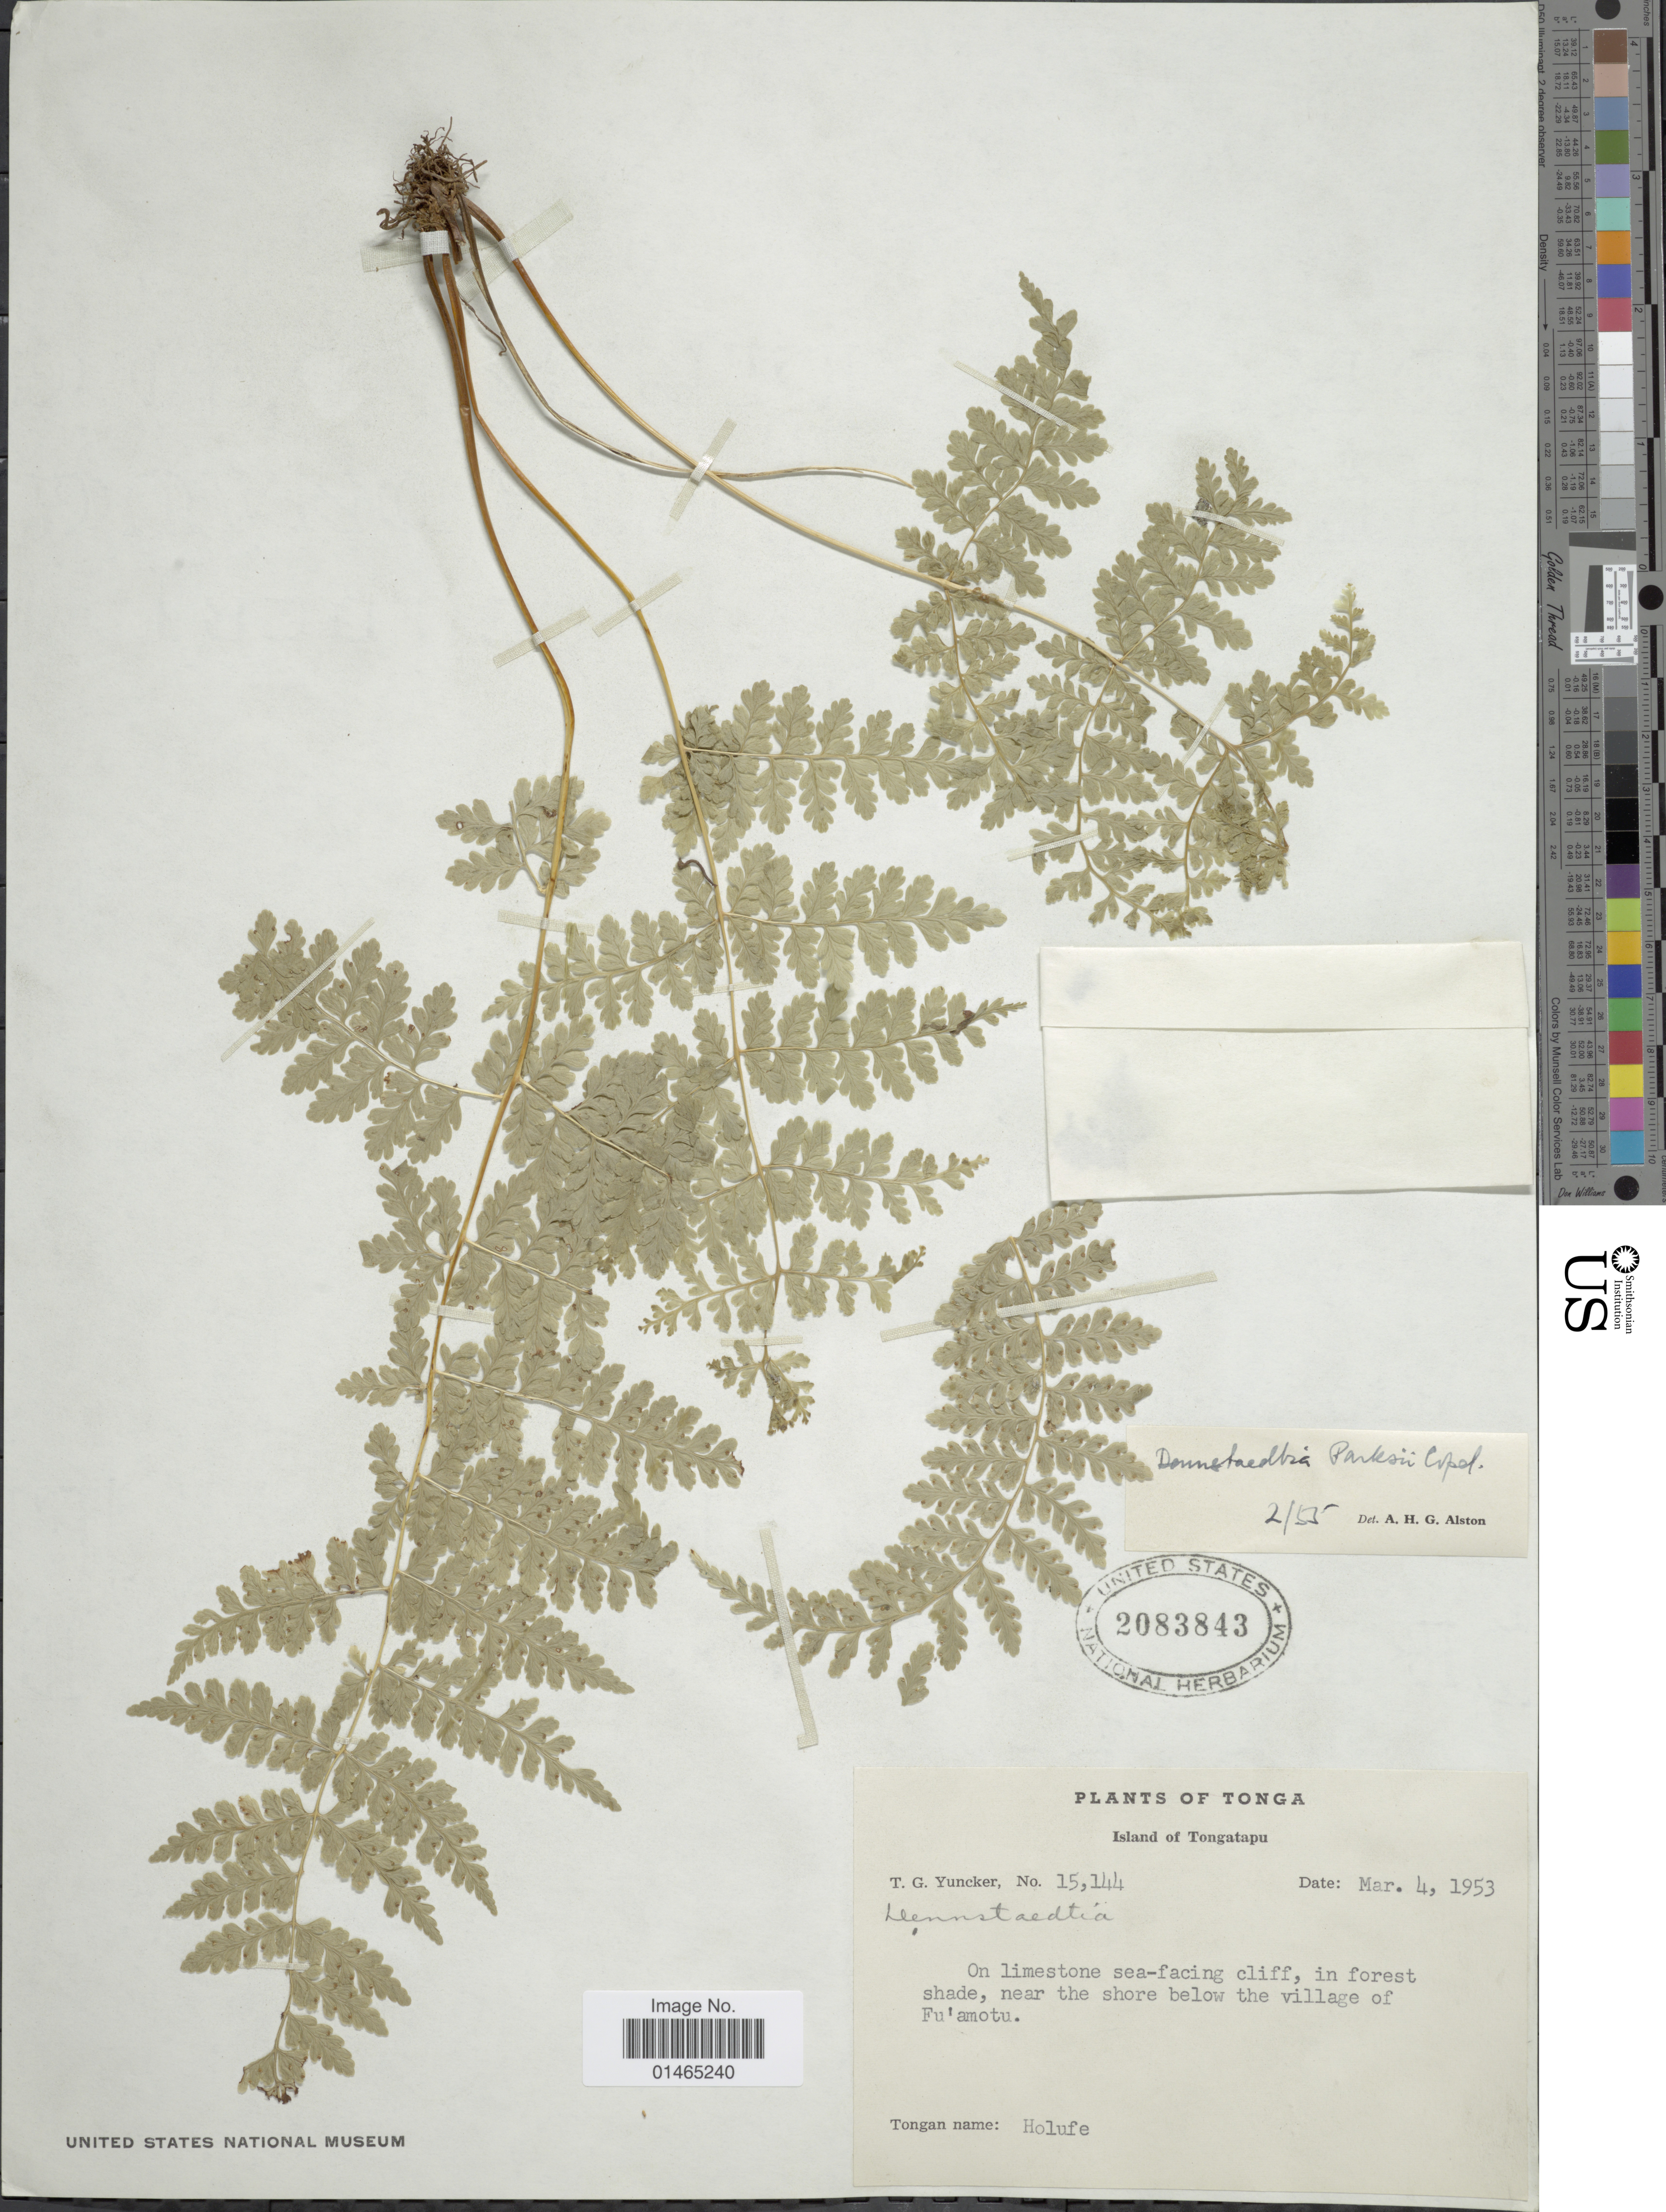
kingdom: Plantae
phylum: Tracheophyta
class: Polypodiopsida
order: Polypodiales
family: Dennstaedtiaceae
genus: Dennstaedtia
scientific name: Dennstaedtia parksii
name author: Copel. ex C.V. Morton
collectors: T. G. Yuncker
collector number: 15144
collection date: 1953-03-04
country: Tonga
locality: Island of Tongatapu. On limestone sea-facing cliff, in forest shade, near the shore below the village of Fu'amotu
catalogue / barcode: US 2083843